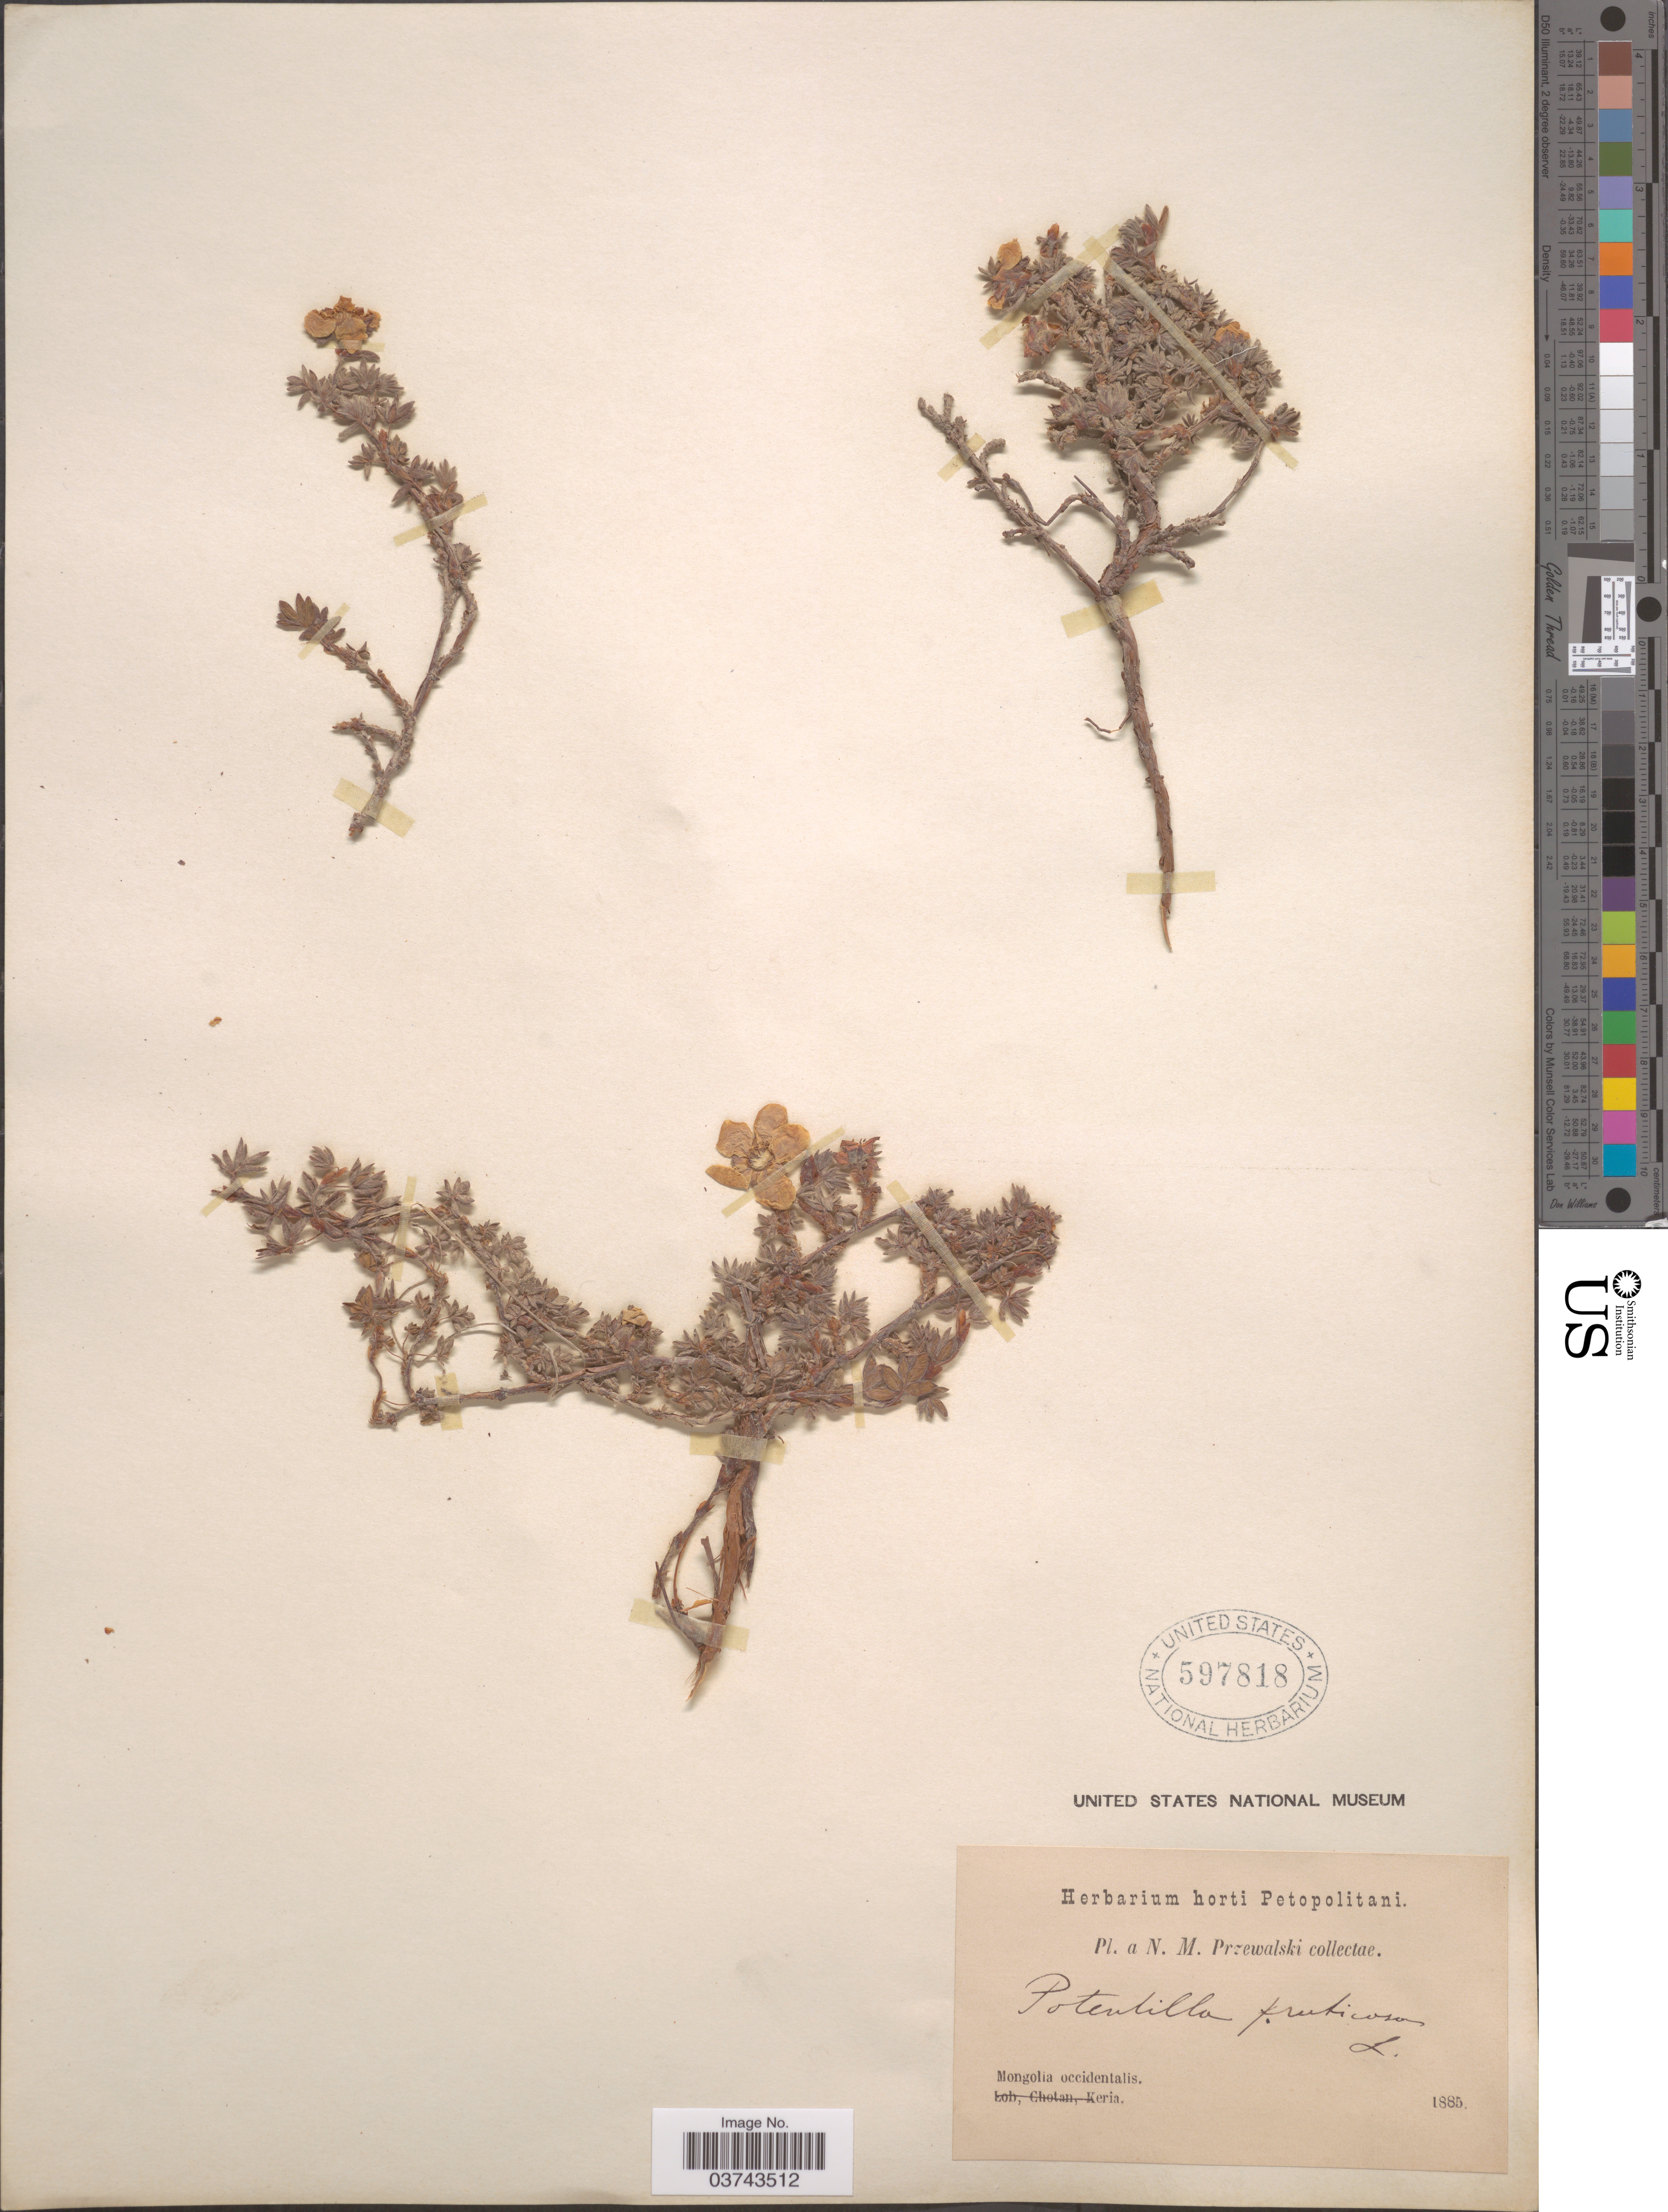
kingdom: Plantae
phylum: Tracheophyta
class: Magnoliopsida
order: Rosales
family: Rosaceae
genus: Dasiphora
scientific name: Dasiphora fruticosa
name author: (L.) Rydb.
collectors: N. Przewalski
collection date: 1885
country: Mongolia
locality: Mongolia occidentalis.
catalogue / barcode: US 597818